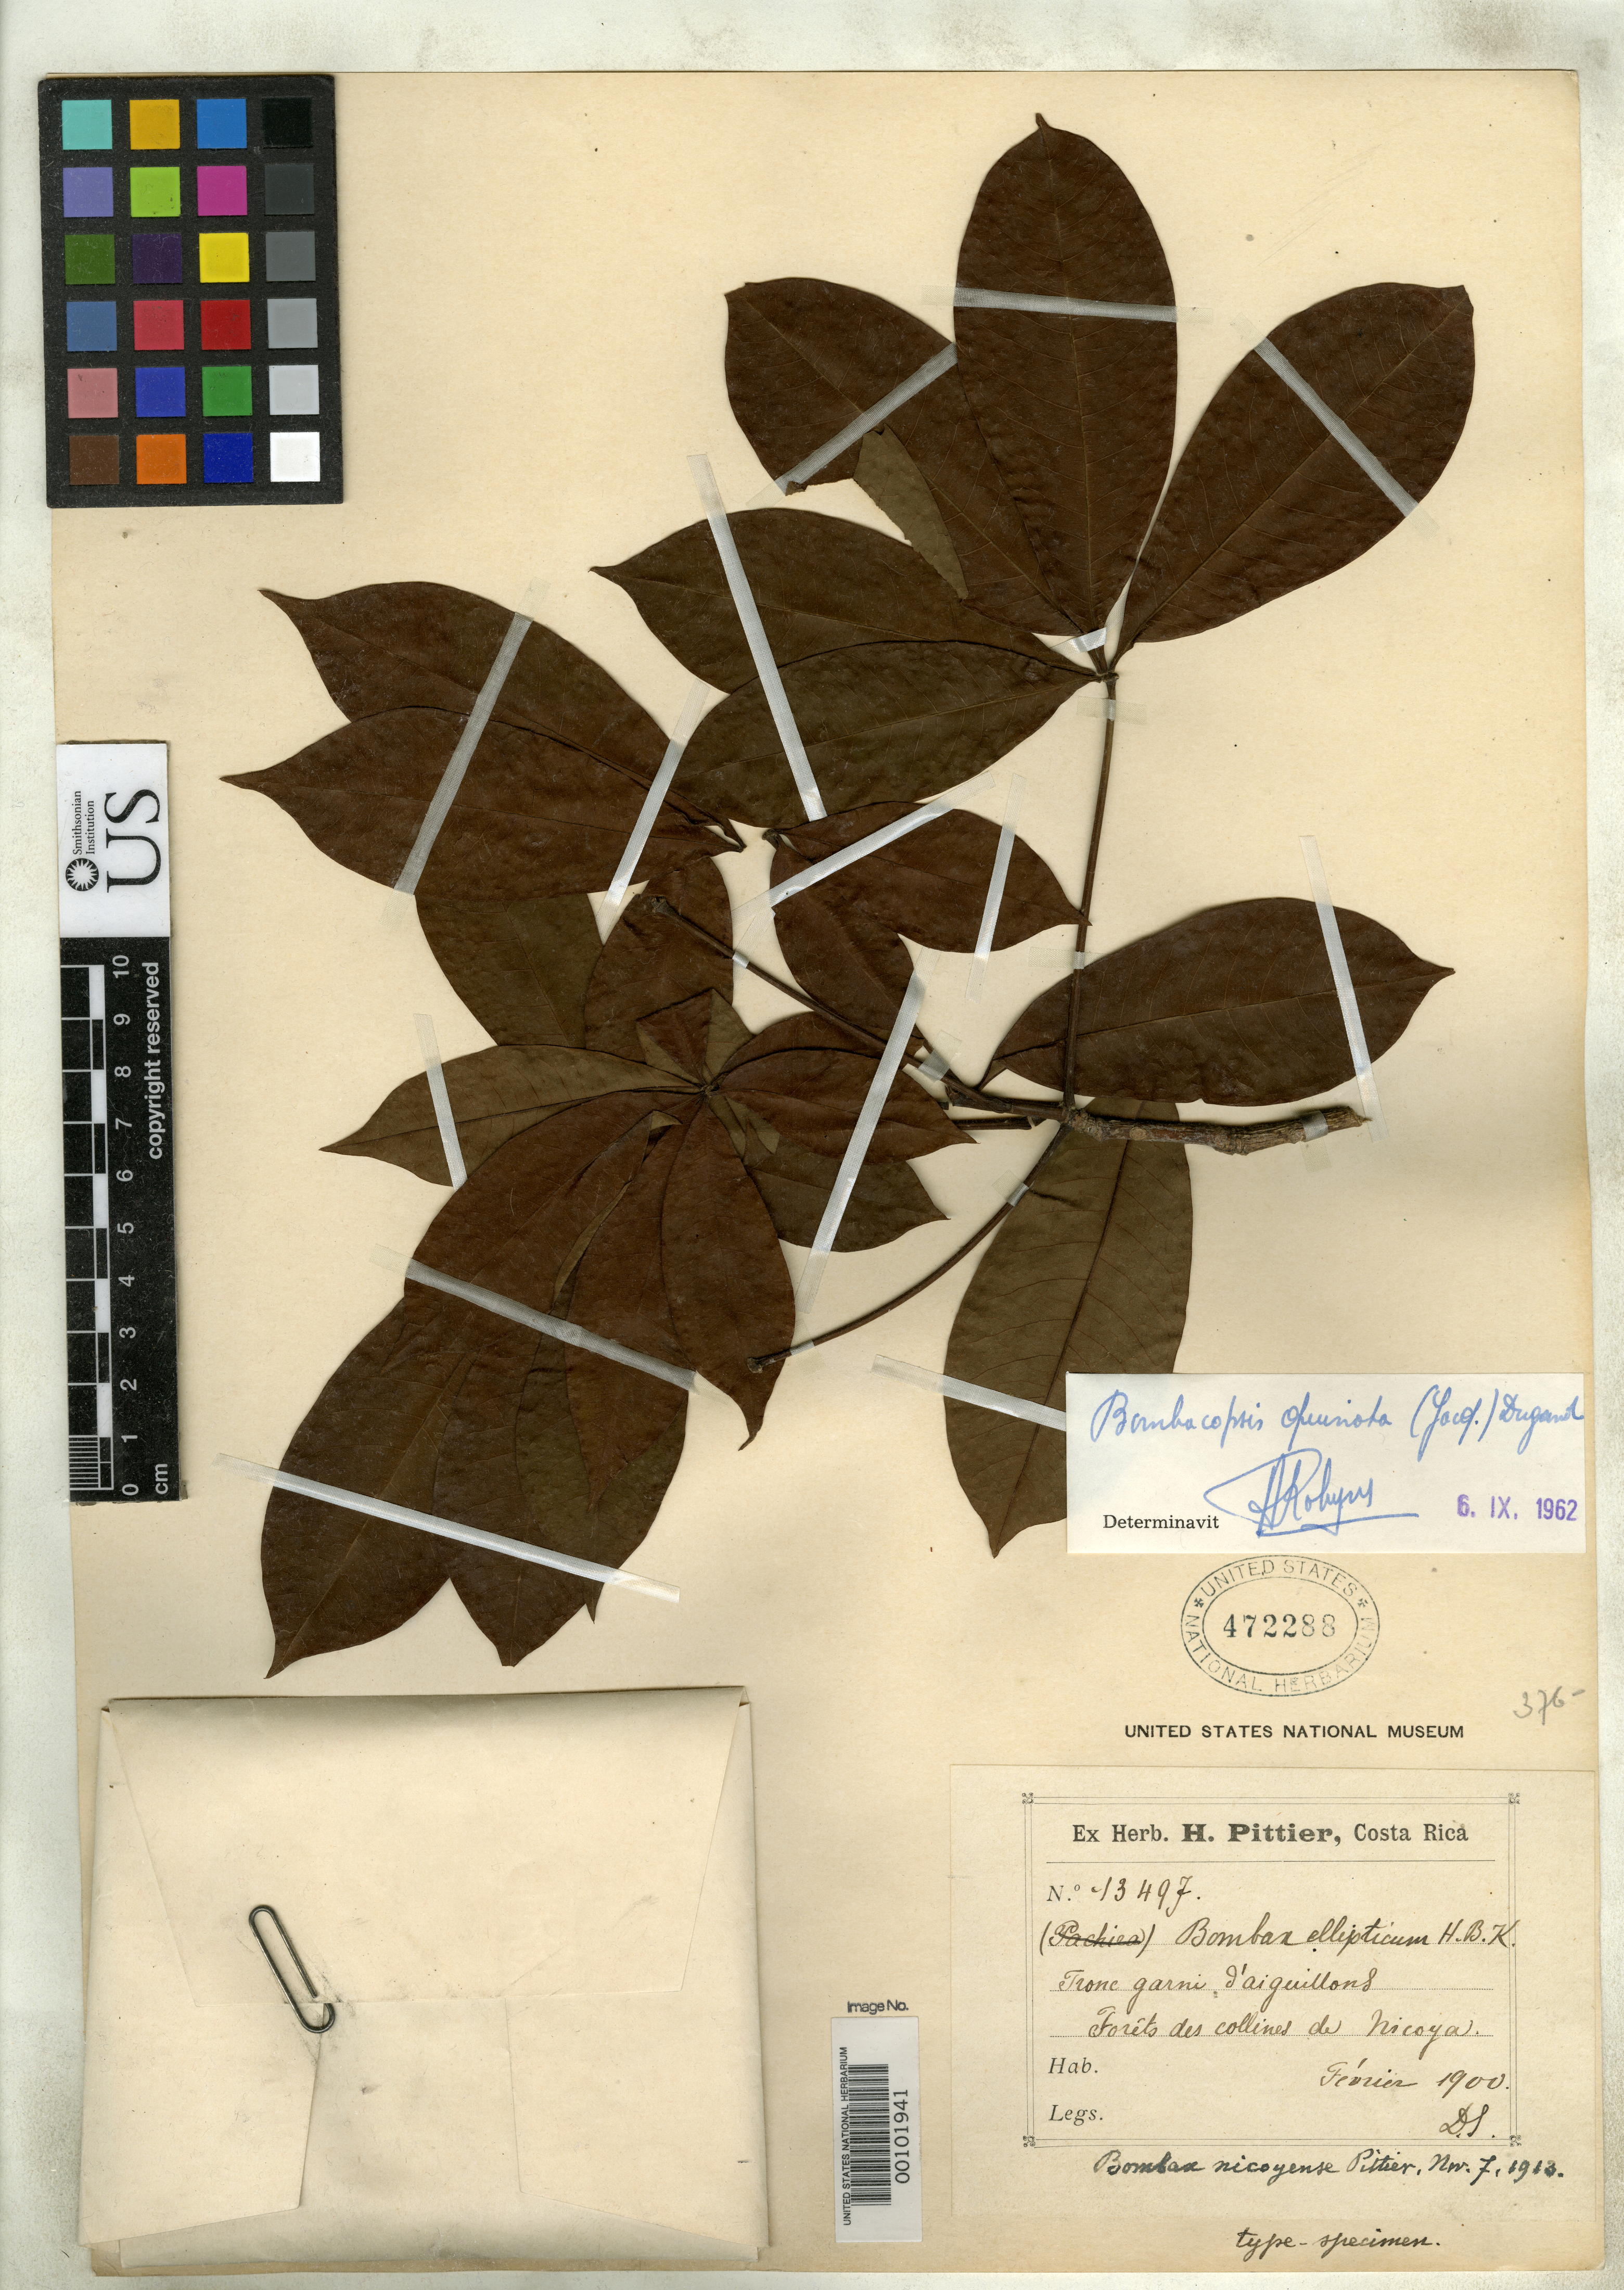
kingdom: Plantae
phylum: Tracheophyta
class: Magnoliopsida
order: Malvales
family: Malvaceae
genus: Bombax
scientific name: Bombax nicoyense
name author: Pittier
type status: Holotype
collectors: A. Tonduz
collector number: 13497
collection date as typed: Feb 1900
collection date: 1900-02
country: Costa Rica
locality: Forets des collines de Nicoya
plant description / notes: Specimen annotated [by Pittier?] as "type-specimen", possibly the holotype?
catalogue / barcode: US 472288